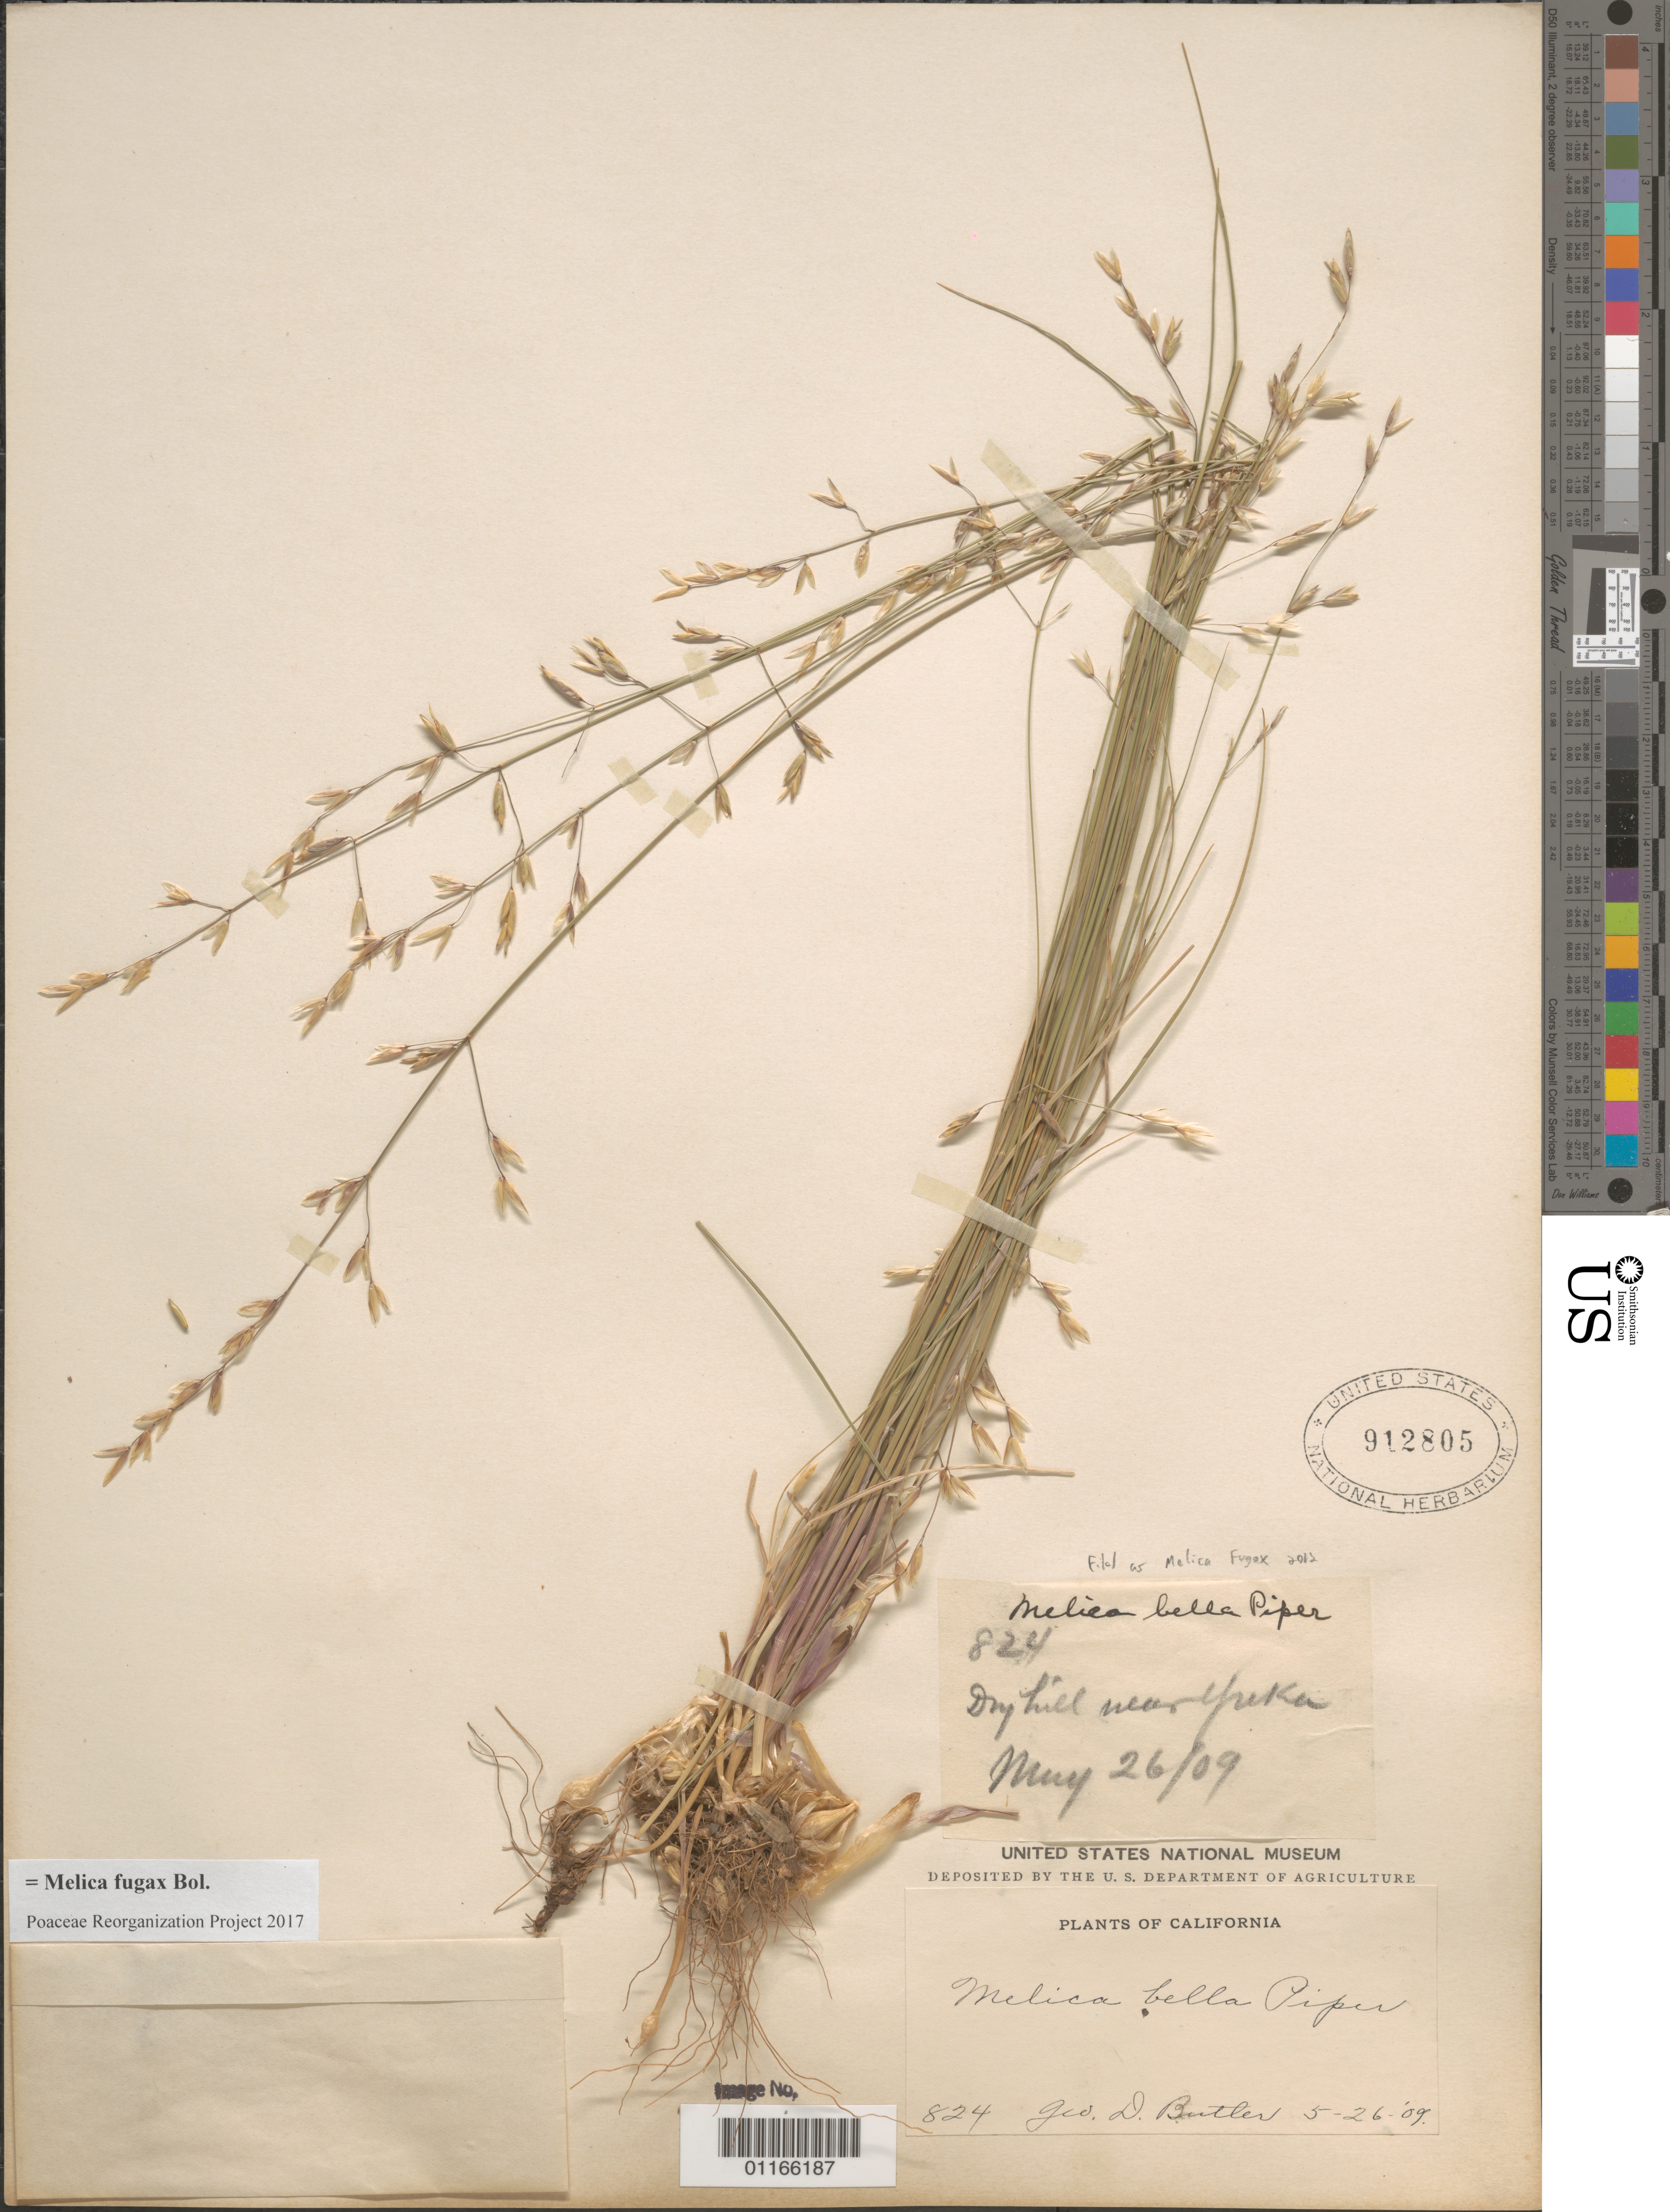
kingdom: Plantae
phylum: Tracheophyta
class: Liliopsida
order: Poales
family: Poaceae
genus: Melica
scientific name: Melica fugax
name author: Bol.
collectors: G. D. Butler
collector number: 824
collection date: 1909-05-26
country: United States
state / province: California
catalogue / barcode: US 912805